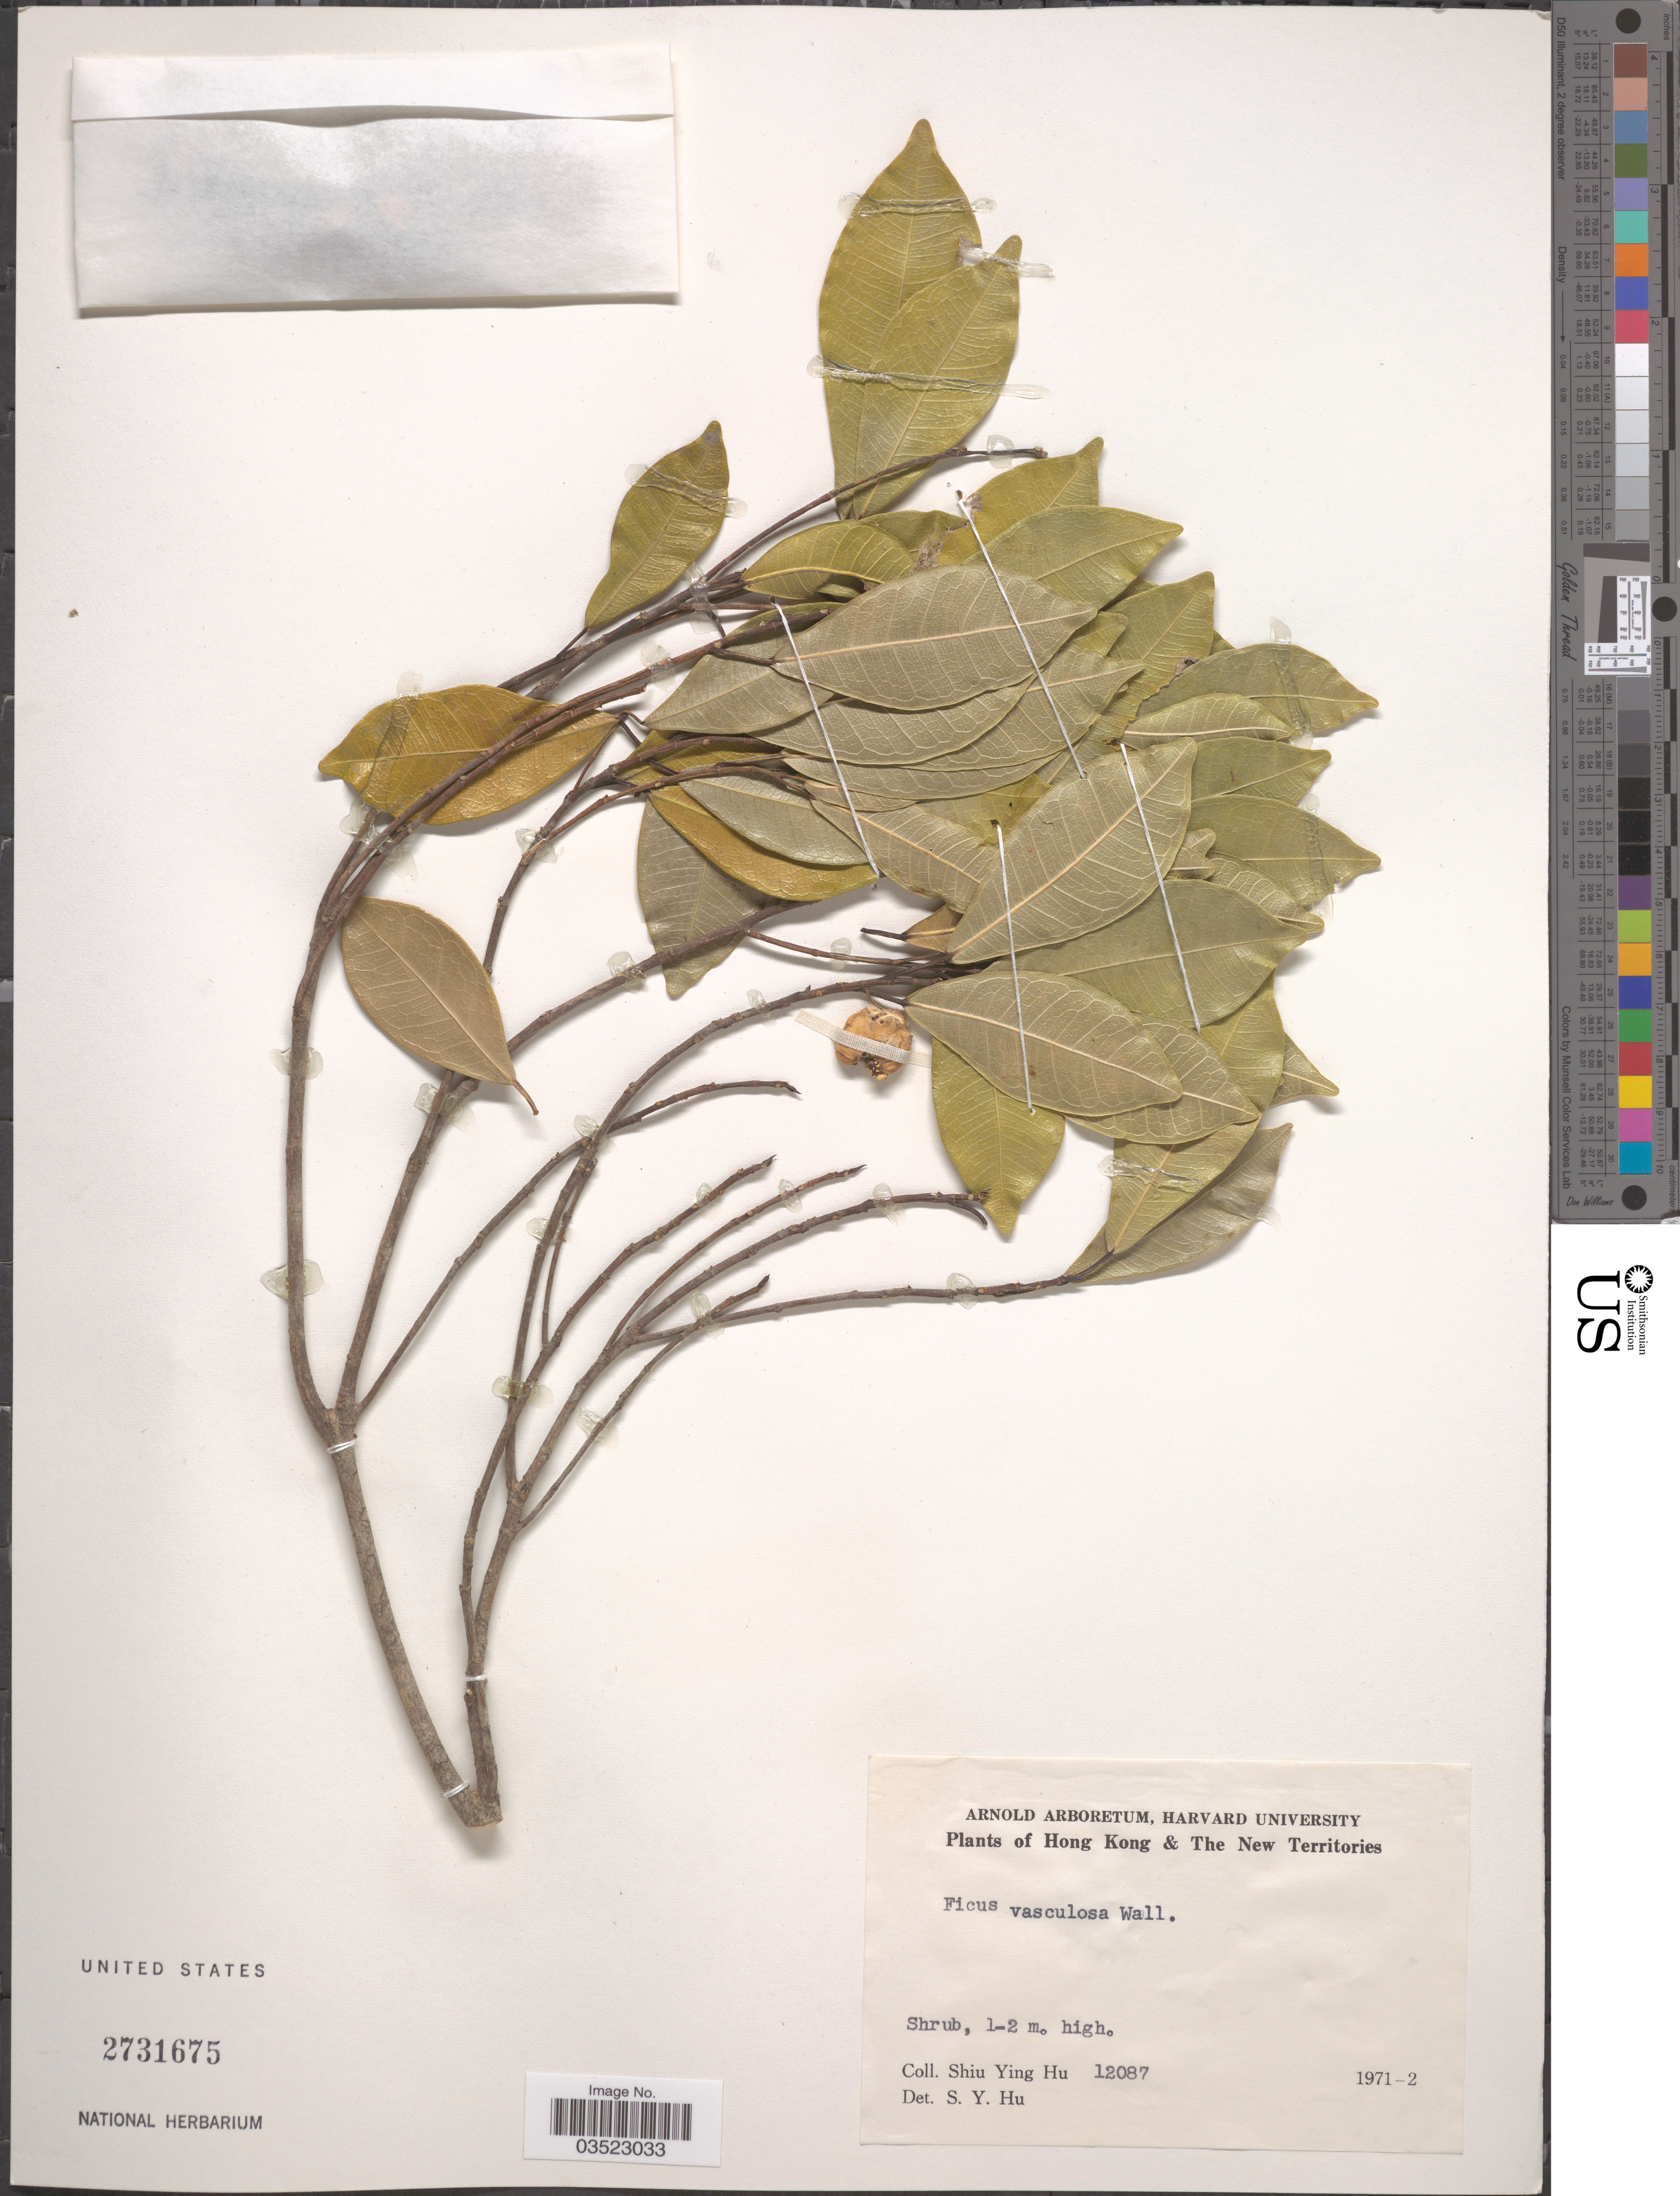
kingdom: Plantae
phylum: Tracheophyta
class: Magnoliopsida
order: Rosales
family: Moraceae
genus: Ficus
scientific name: Ficus vasculosa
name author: Wall. ex Miq.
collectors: S. Y. Hu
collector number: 12087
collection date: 1971/1972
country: China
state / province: Hong Kong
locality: The New Territories.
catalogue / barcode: US 2731675